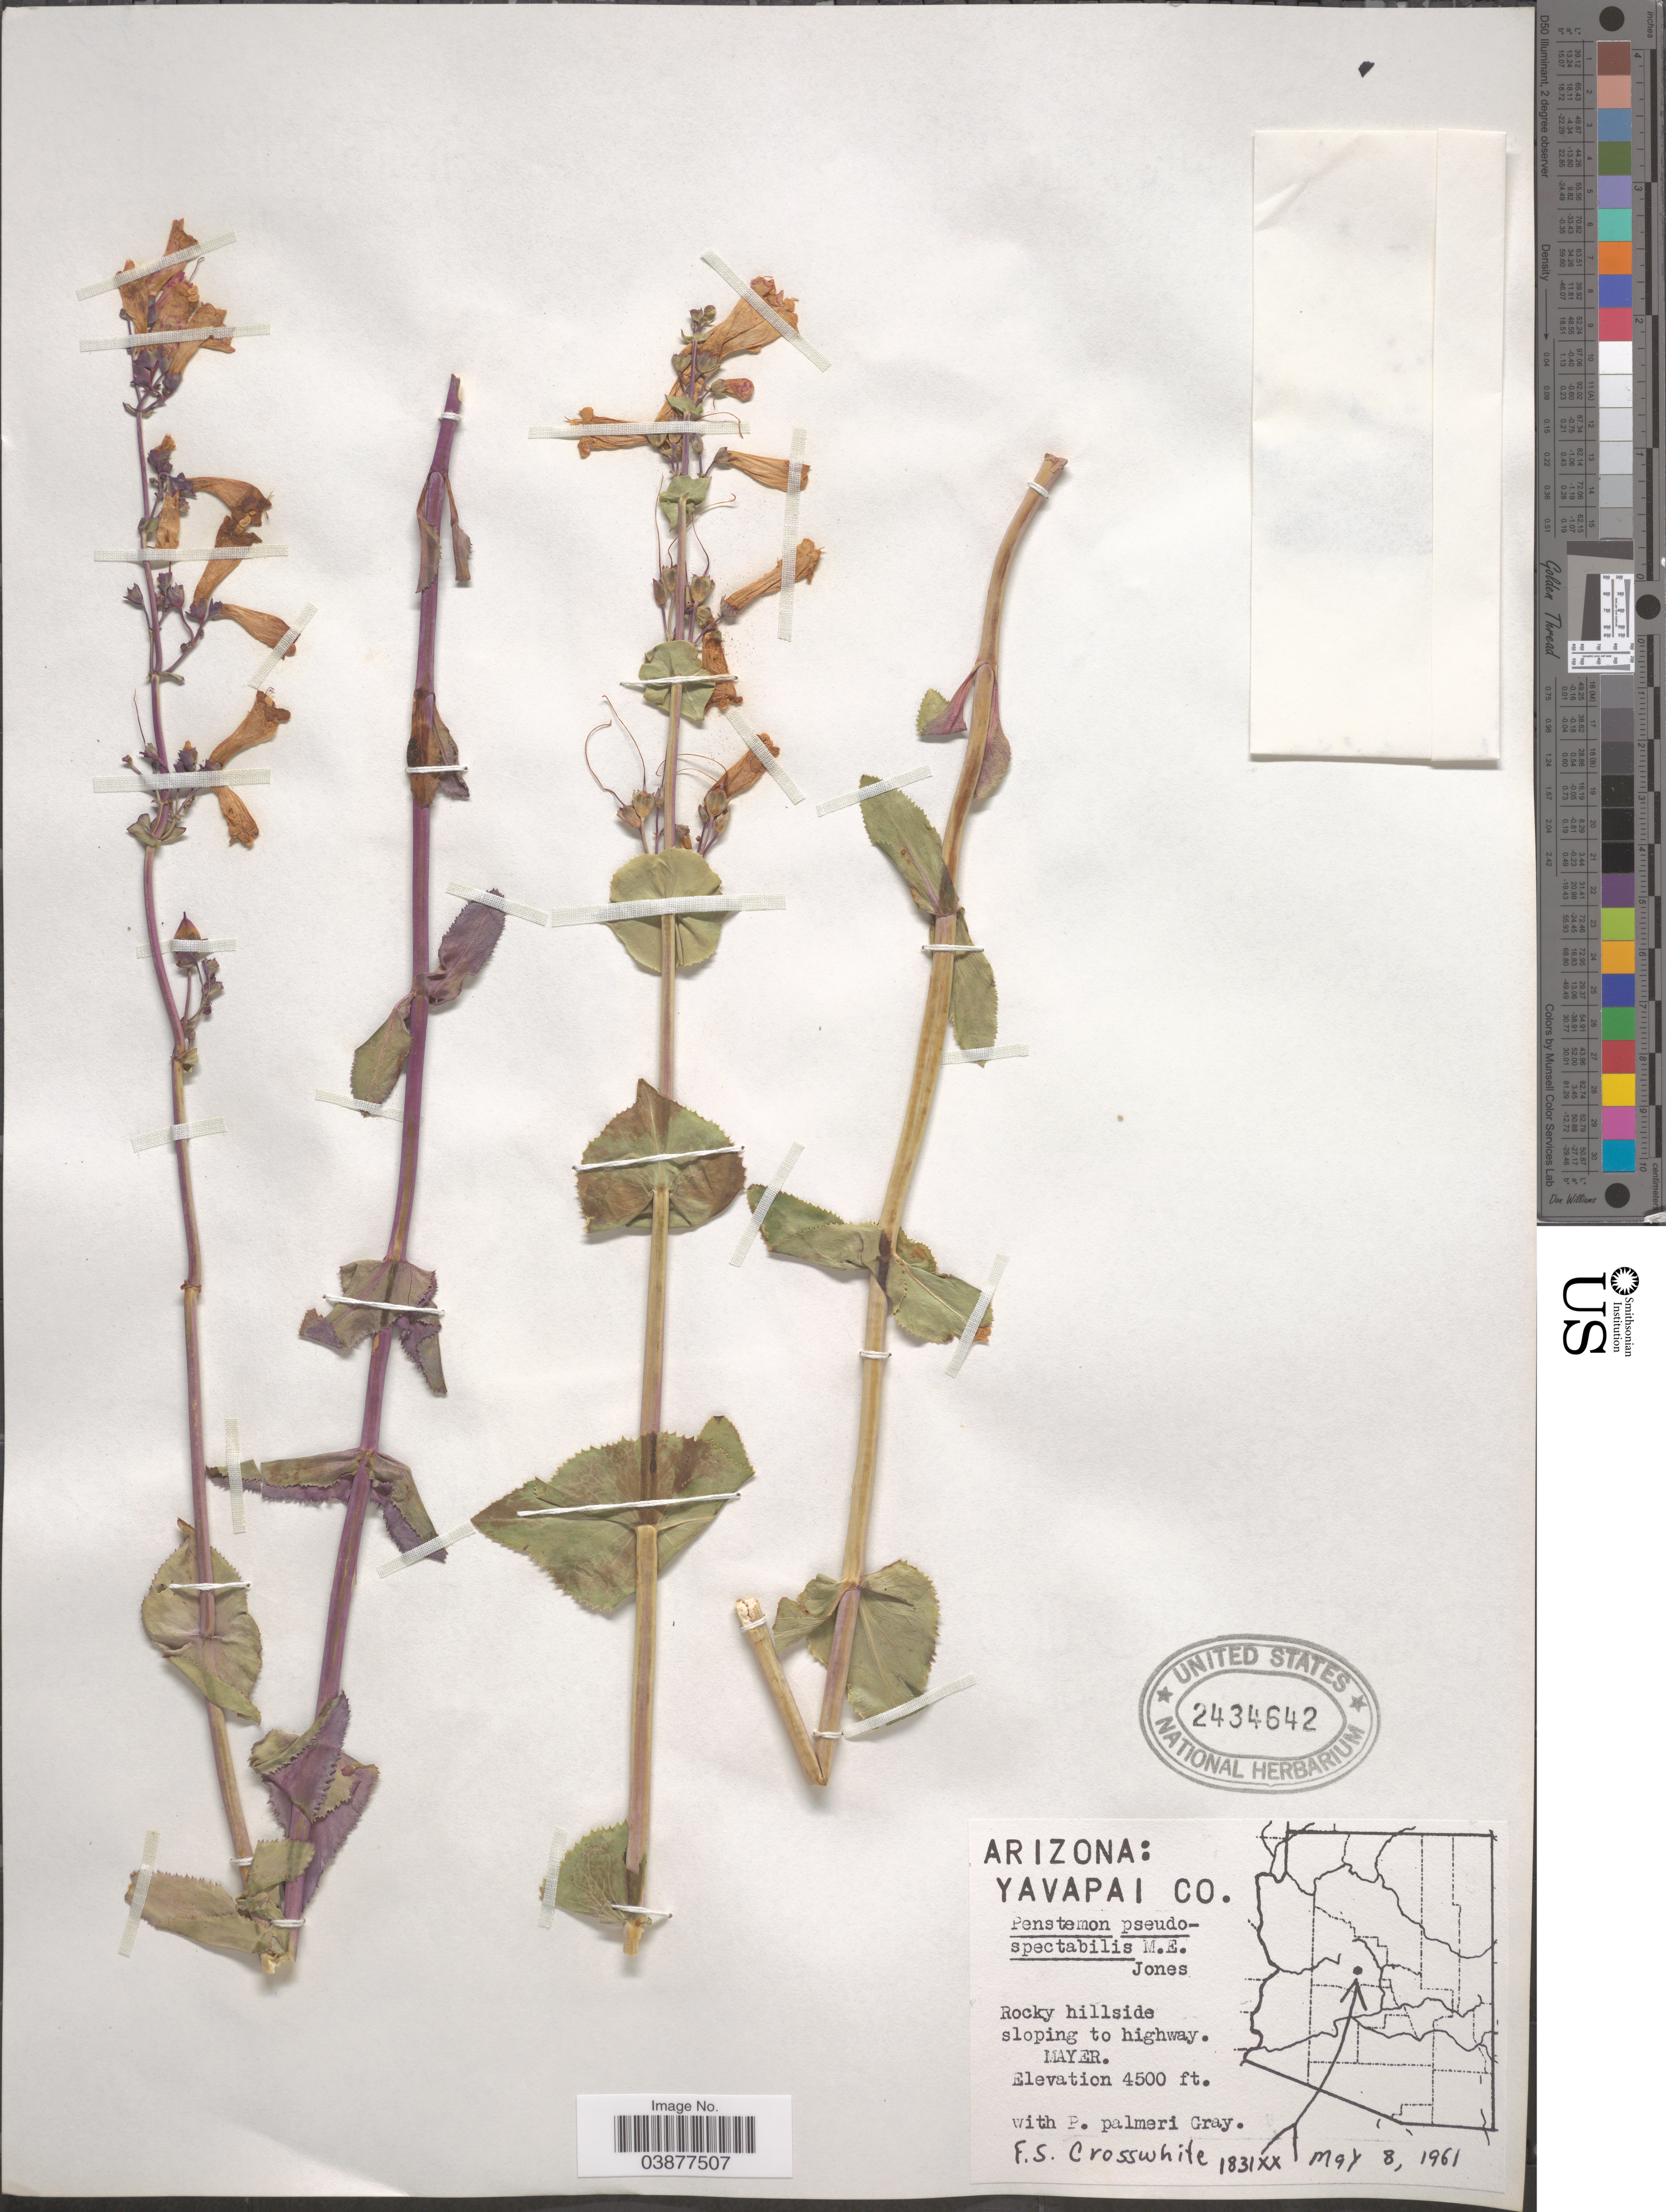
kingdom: Plantae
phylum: Tracheophyta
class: Magnoliopsida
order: Lamiales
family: Plantaginaceae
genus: Penstemon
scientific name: Penstemon pseudospectabilis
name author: M.E. Jones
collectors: F. Crosswhite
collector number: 1831xx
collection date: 1961-05-08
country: United States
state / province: Arizona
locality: Yavapai Co. Rocky hillside sloping to highway. Mayer.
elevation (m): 1372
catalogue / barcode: US 2434642